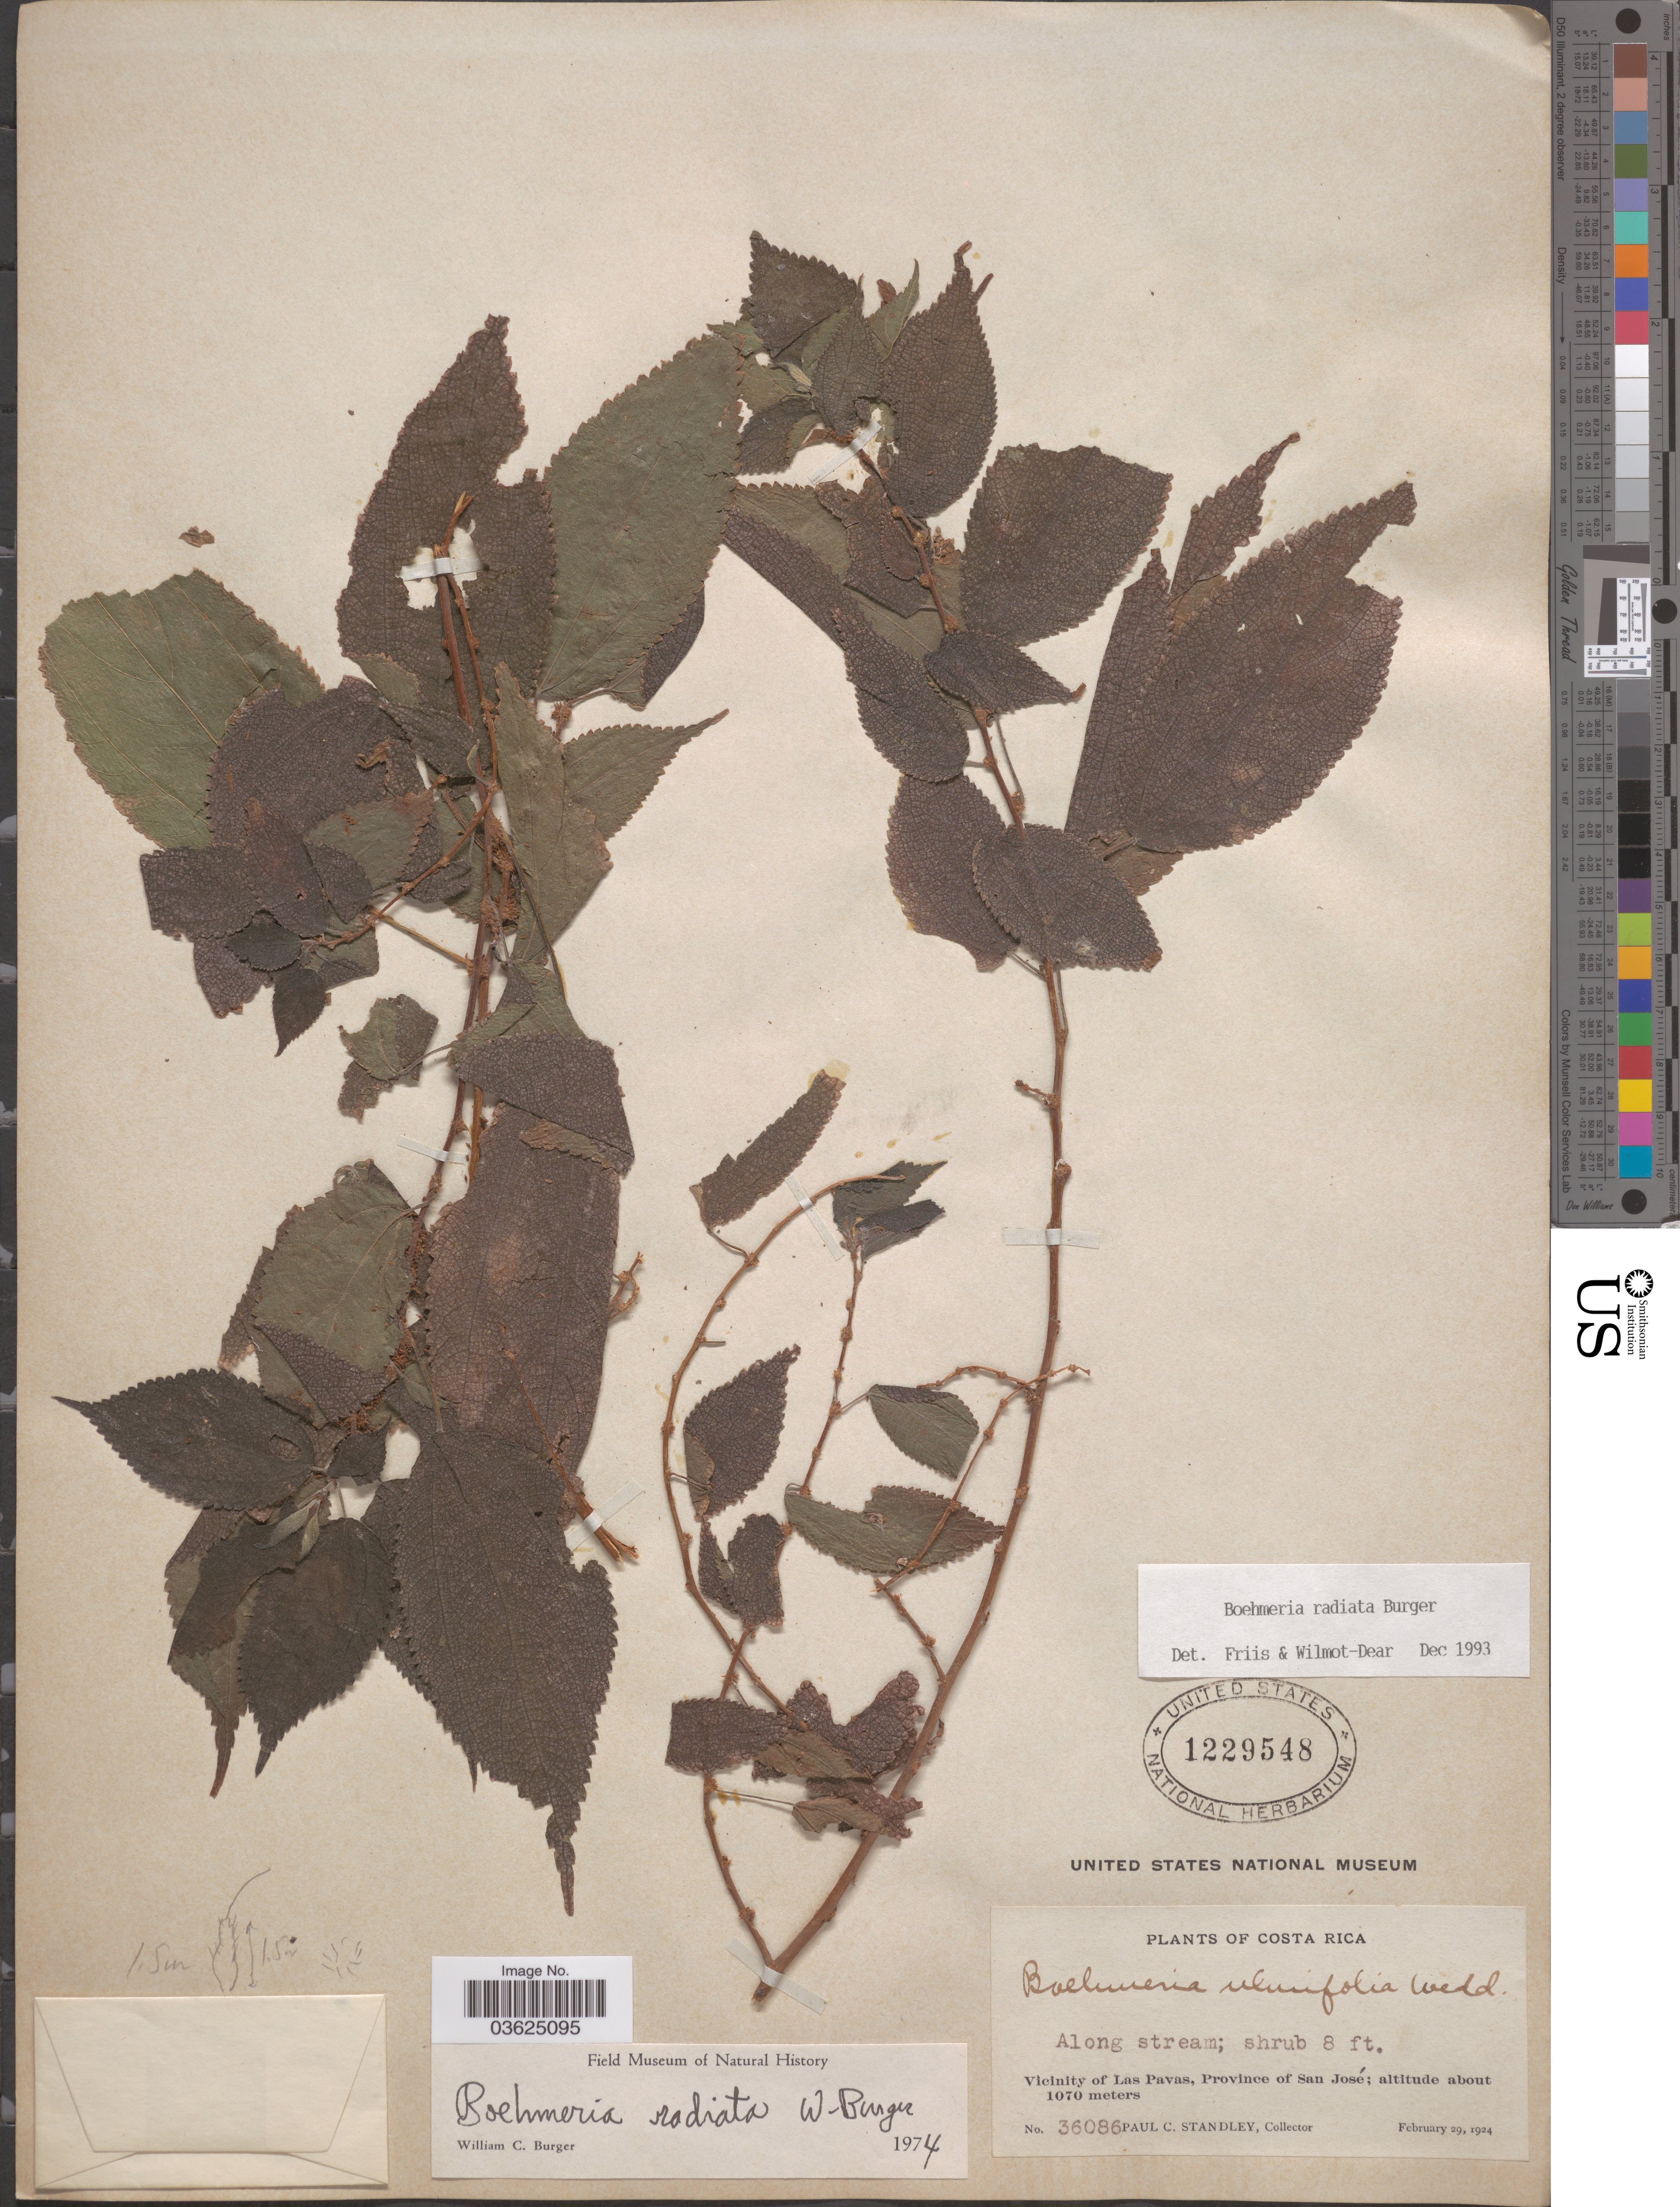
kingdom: Plantae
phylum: Tracheophyta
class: Magnoliopsida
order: Rosales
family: Urticaceae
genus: Boehmeria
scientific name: Boehmeria radiata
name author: W.C. Burger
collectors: P. C. Standley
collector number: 36086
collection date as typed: February 29, 1924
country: Costa Rica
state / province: San José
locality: Vicinity of Las Pavas.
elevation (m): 1070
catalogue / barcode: US 1229548